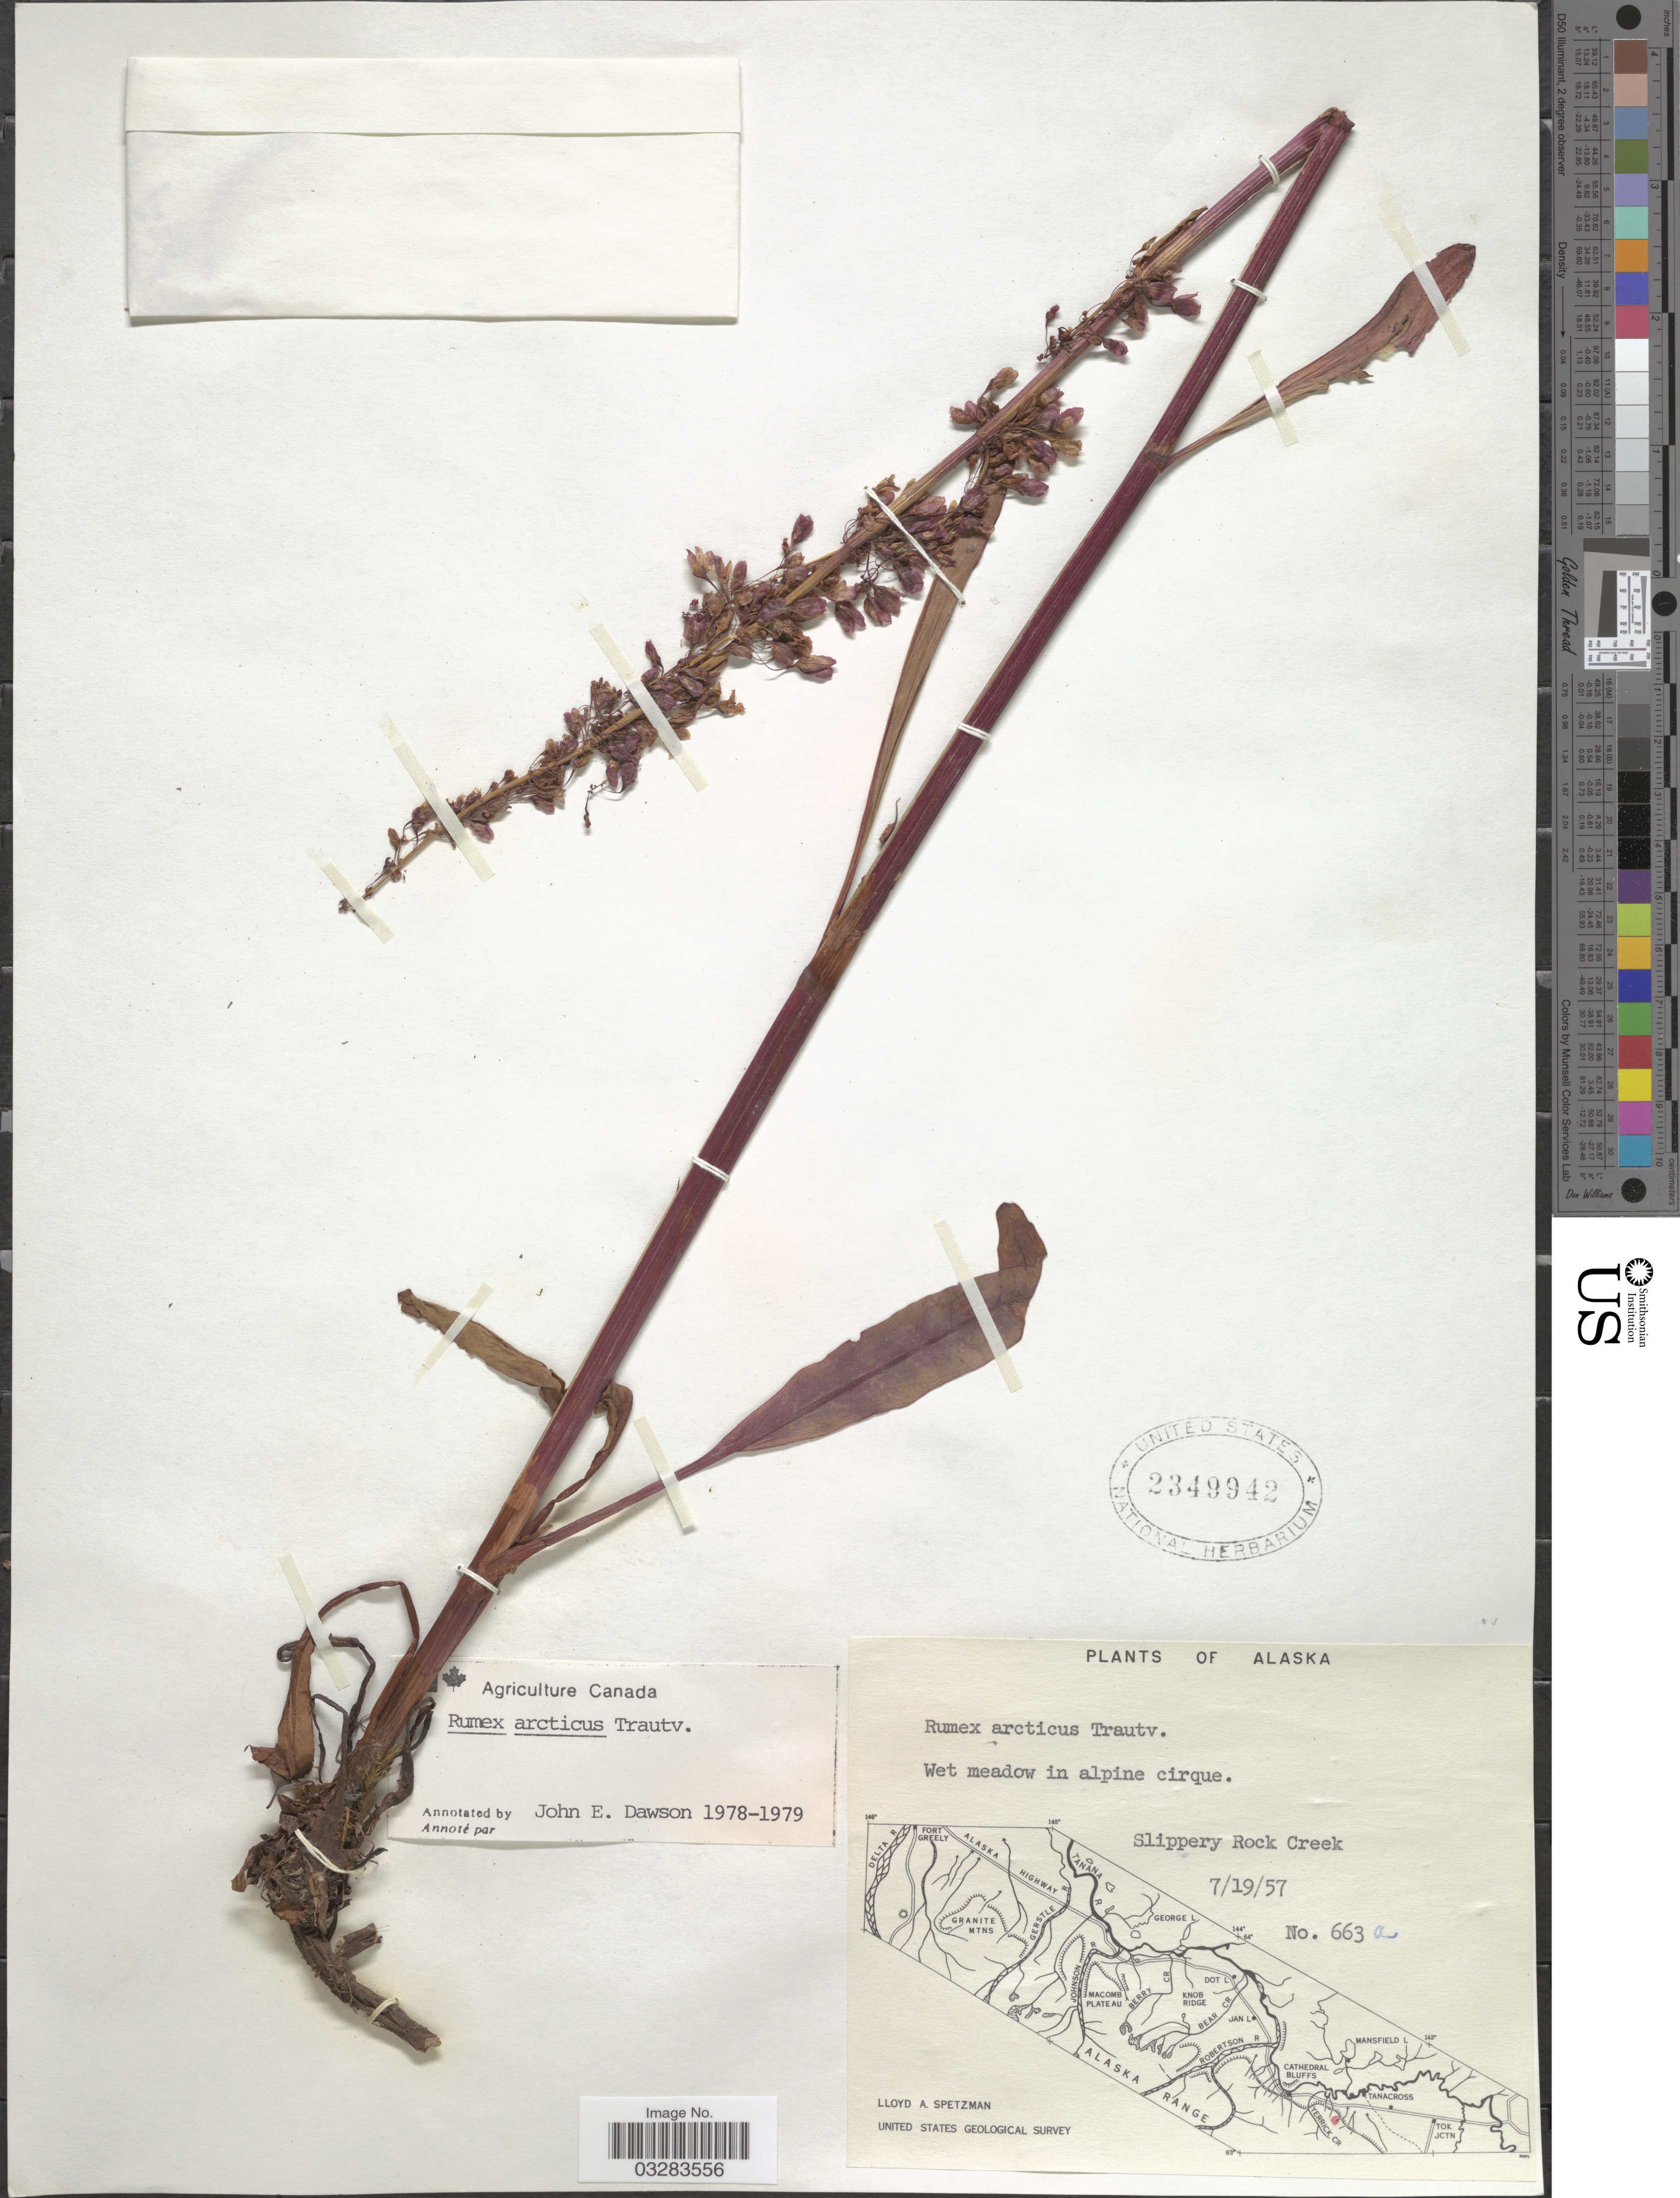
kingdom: Plantae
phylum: Tracheophyta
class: Magnoliopsida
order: Caryophyllales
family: Polygonaceae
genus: Rumex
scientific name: Rumex arcticus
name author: Trautv.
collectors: L. Spetzman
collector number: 663a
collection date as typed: Transcribed d/m/y: 19/7/57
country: United States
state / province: Alaska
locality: Slippery Rock Creek.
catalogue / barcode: US 2349942